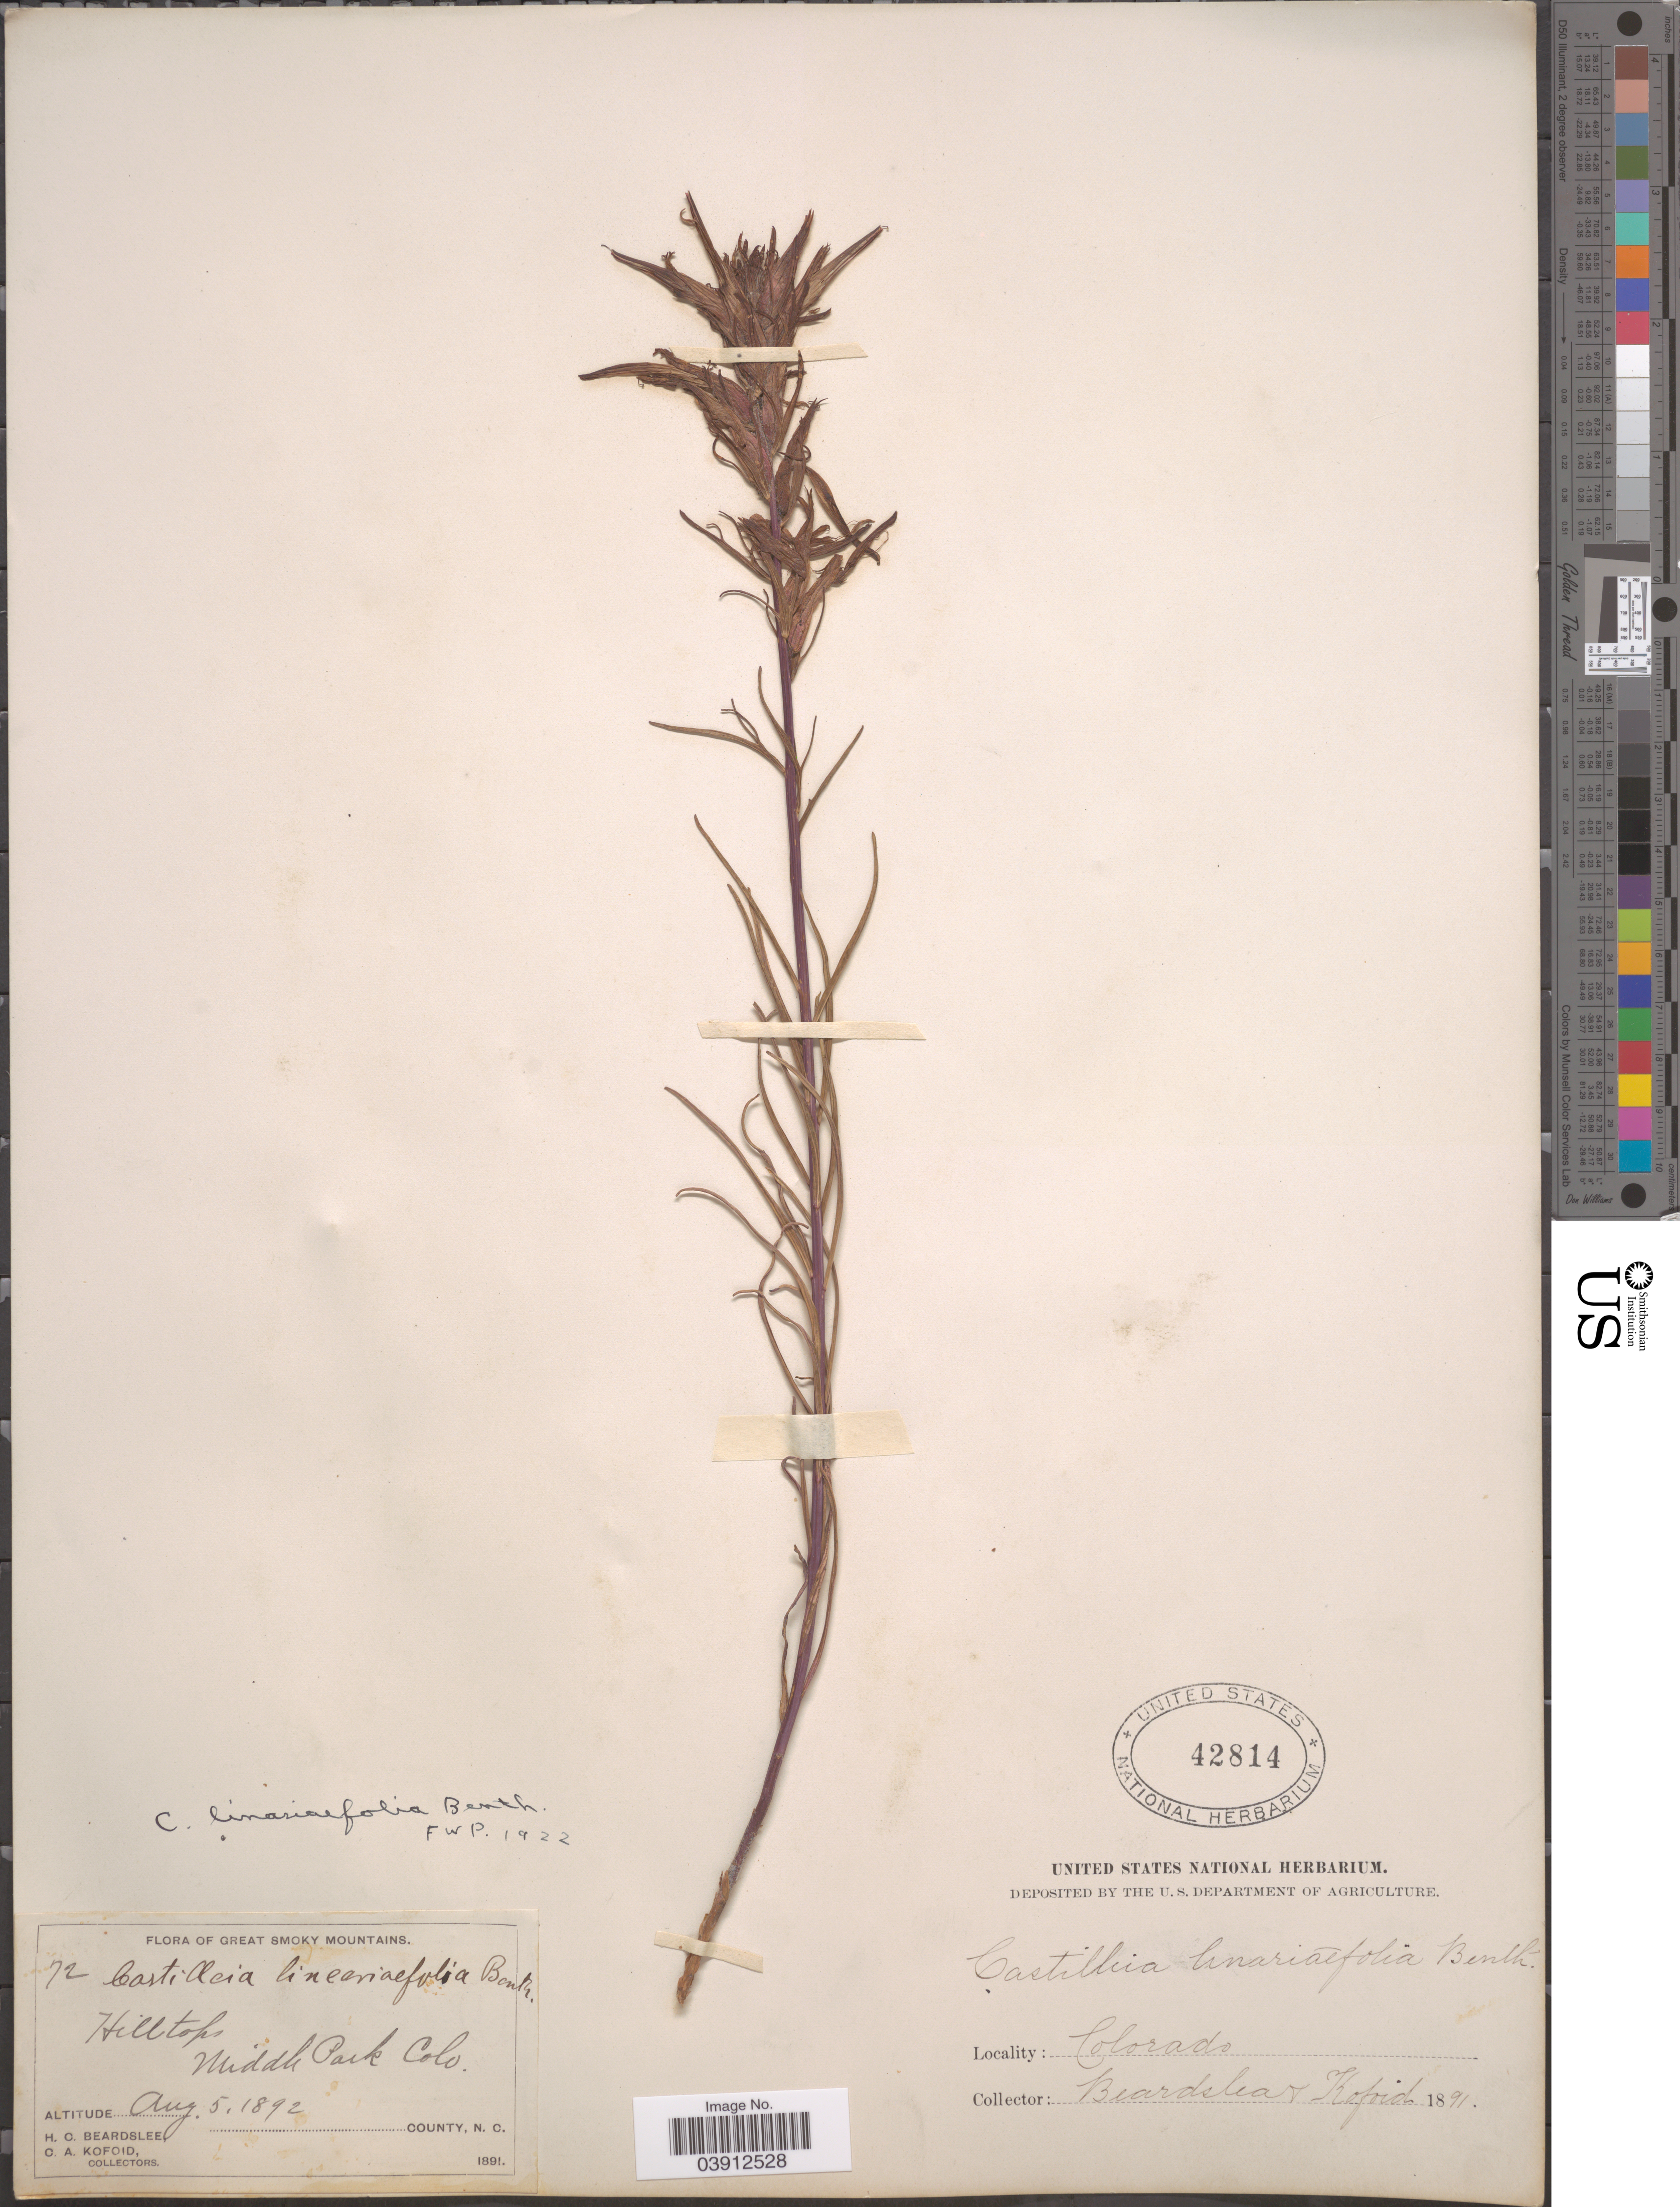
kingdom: Plantae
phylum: Tracheophyta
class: Magnoliopsida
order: Lamiales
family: Orobanchaceae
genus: Castilleja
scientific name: Castilleja linariifolia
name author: Benth.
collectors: H. Beardslee & C. Kofoid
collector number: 72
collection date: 1892-08-05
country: United States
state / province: Colorado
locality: Great Smoky Mountains. Hilltops Middle Park.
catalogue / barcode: US 42814